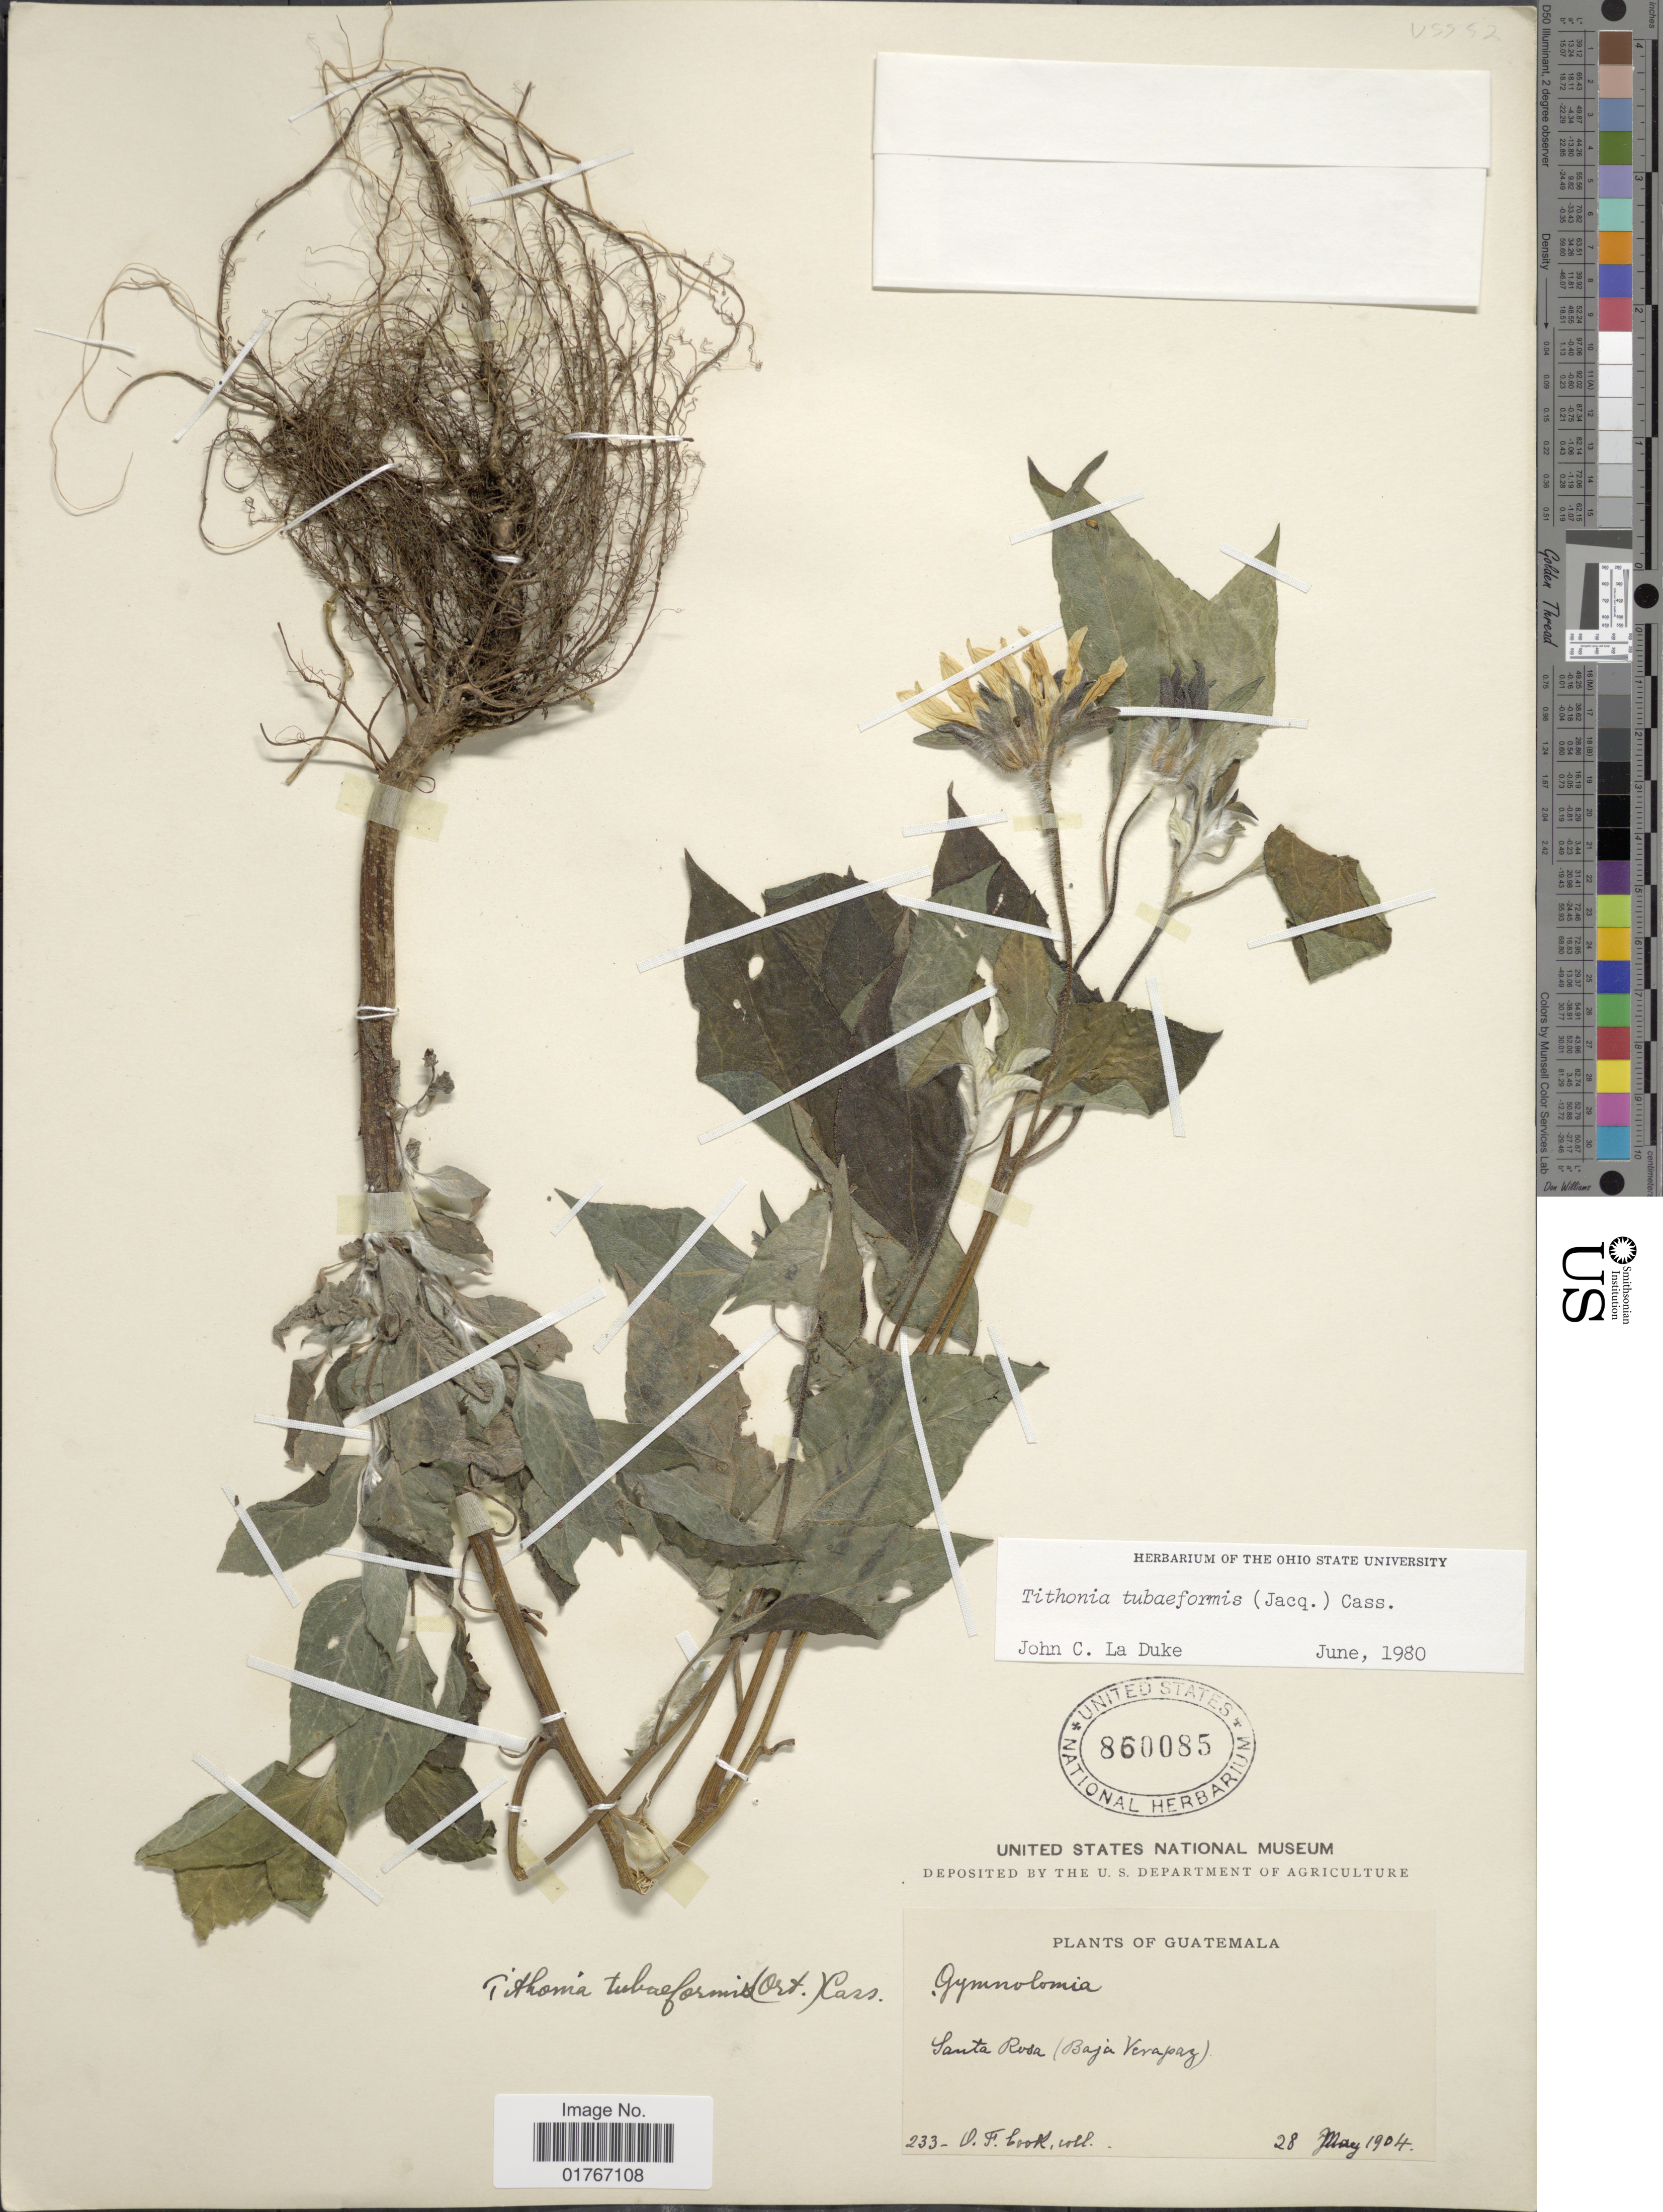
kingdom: Plantae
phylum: Tracheophyta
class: Magnoliopsida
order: Asterales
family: Asteraceae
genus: Tithonia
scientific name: Tithonia tubaeformis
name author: (Jacq.) Cass.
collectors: A. F. Cook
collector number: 233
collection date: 1904-05-28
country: Guatemala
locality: Santa Rosa (Baja Verapaz)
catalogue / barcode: US 860085